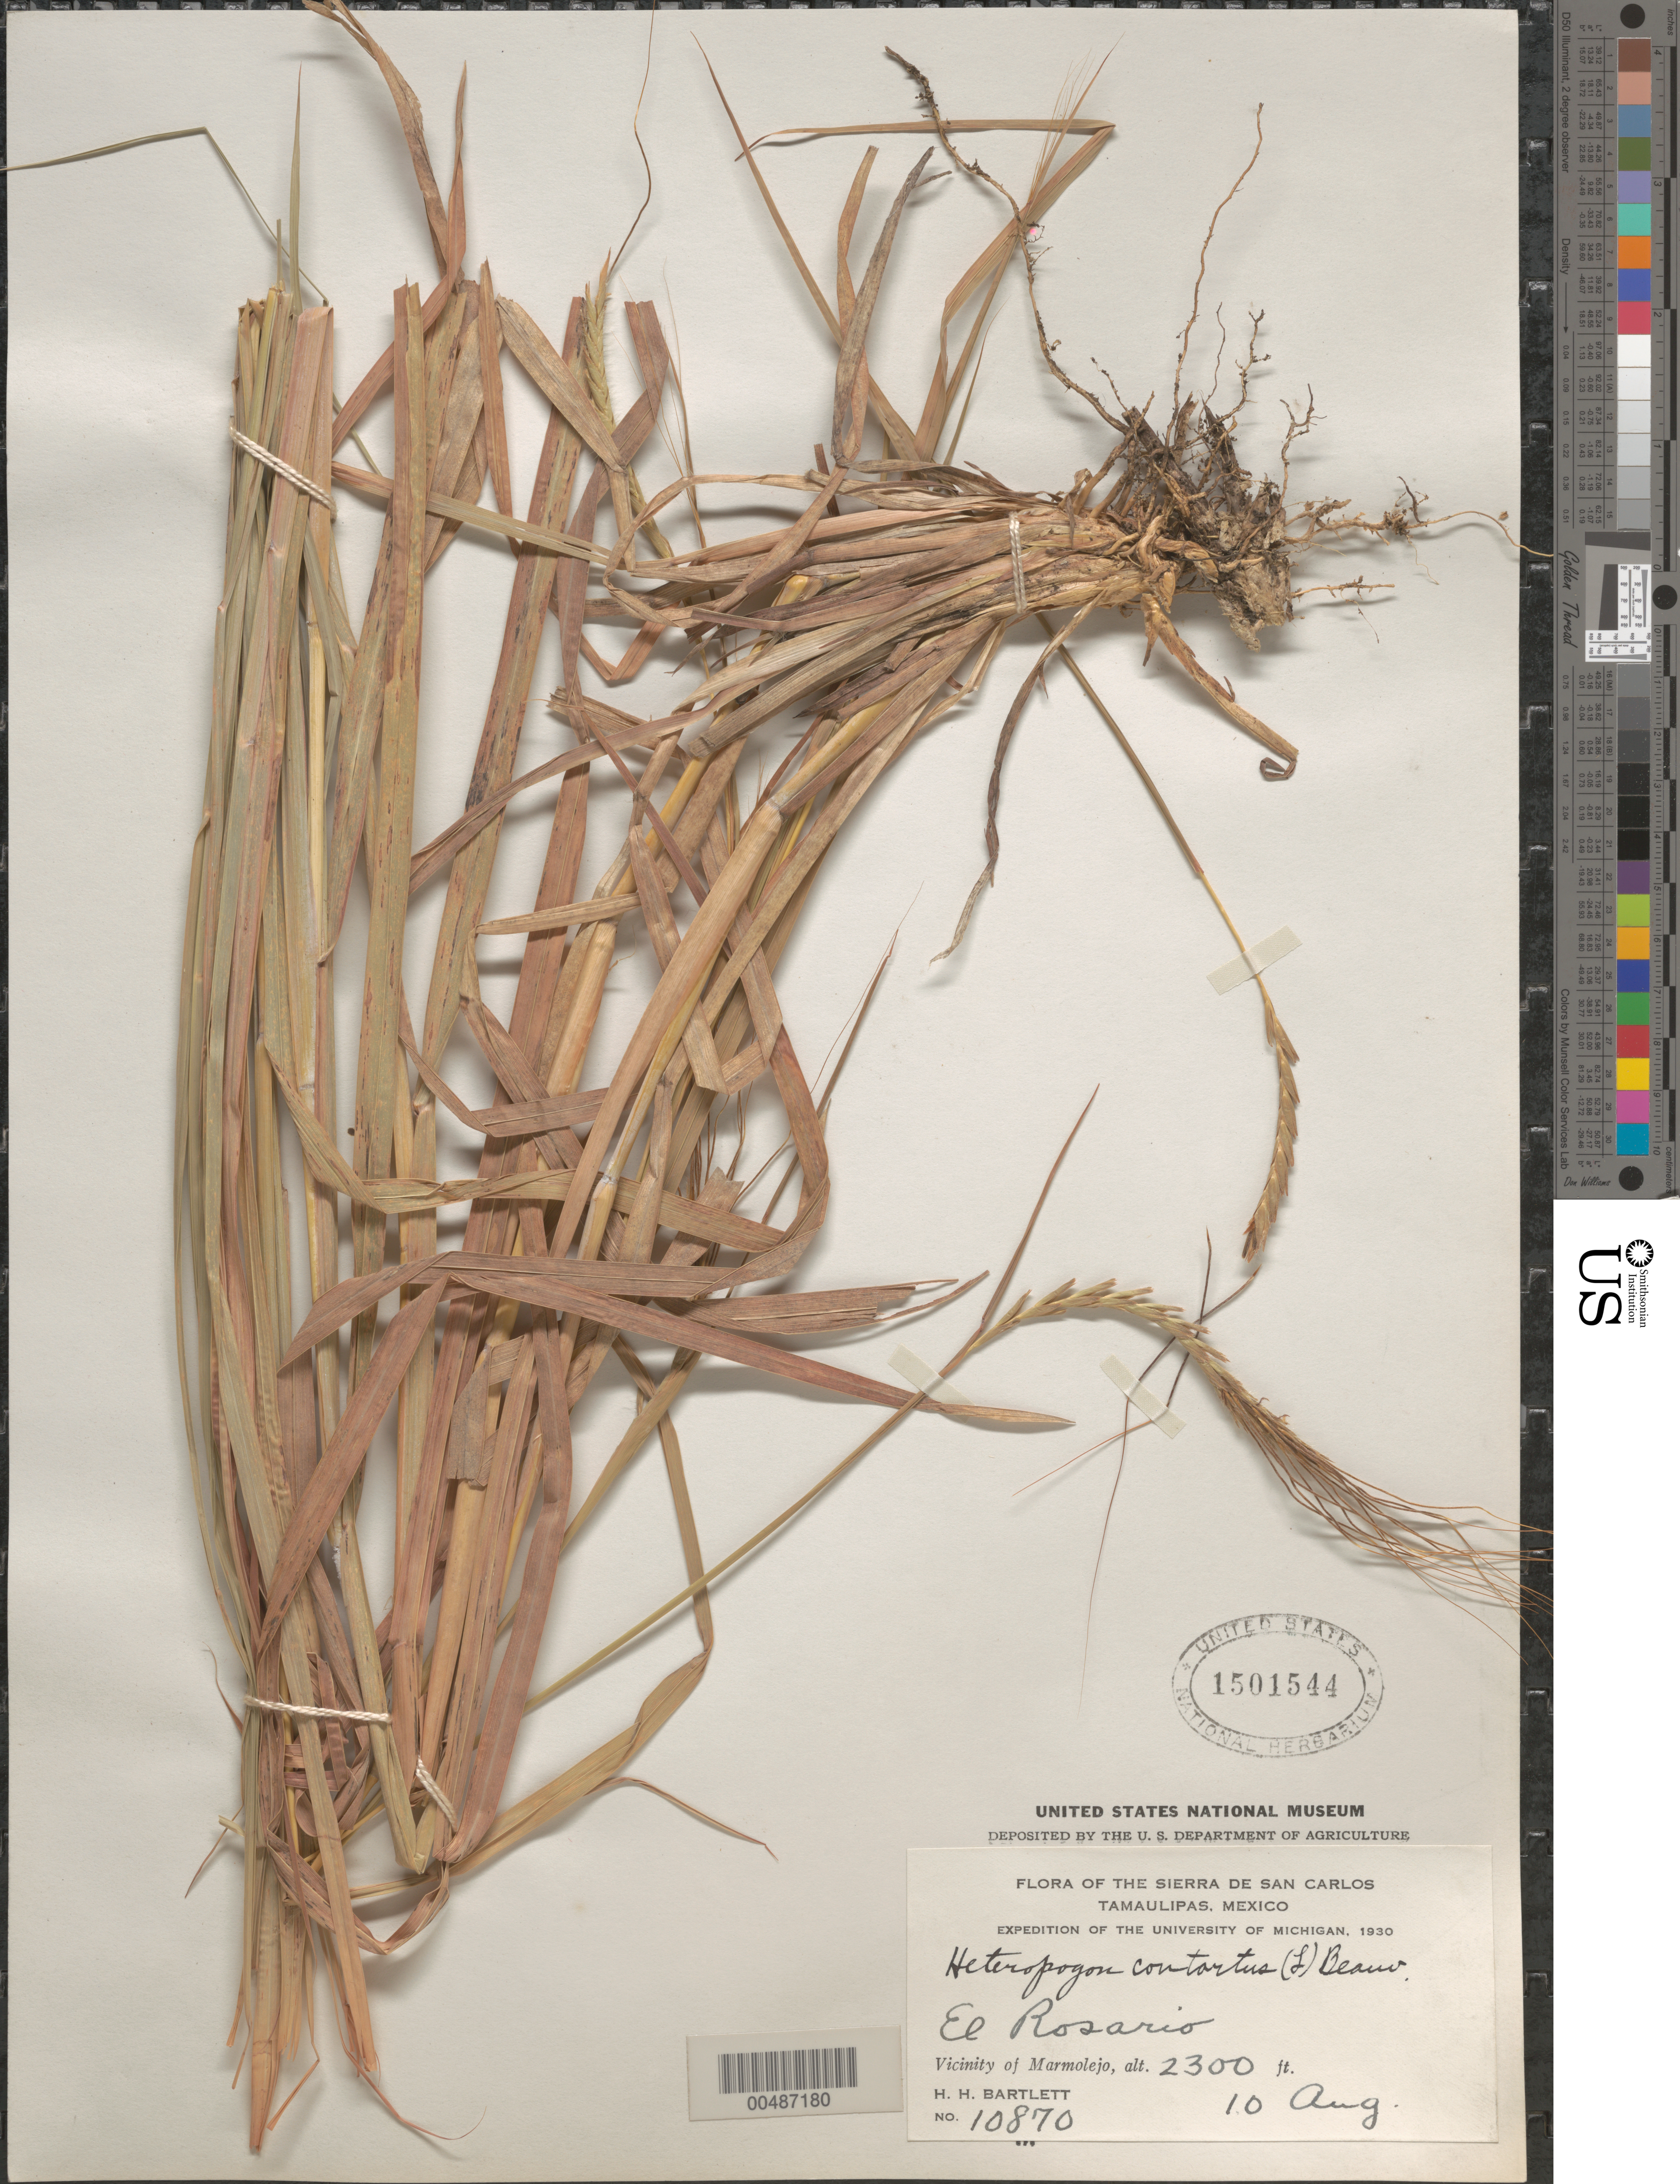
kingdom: Plantae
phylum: Tracheophyta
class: Liliopsida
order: Poales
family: Poaceae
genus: Heteropogon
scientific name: Heteropogon contortus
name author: (L.) P. Beauv. ex Roem. & Schult.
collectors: H. H. Bartlett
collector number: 10870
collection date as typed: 10 Aug 1930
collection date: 1930-08-10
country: Mexico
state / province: Tamaulipas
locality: Sierra de San Carlos, El Rosario, vicinity of Marmolejo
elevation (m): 701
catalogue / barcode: US 1501544